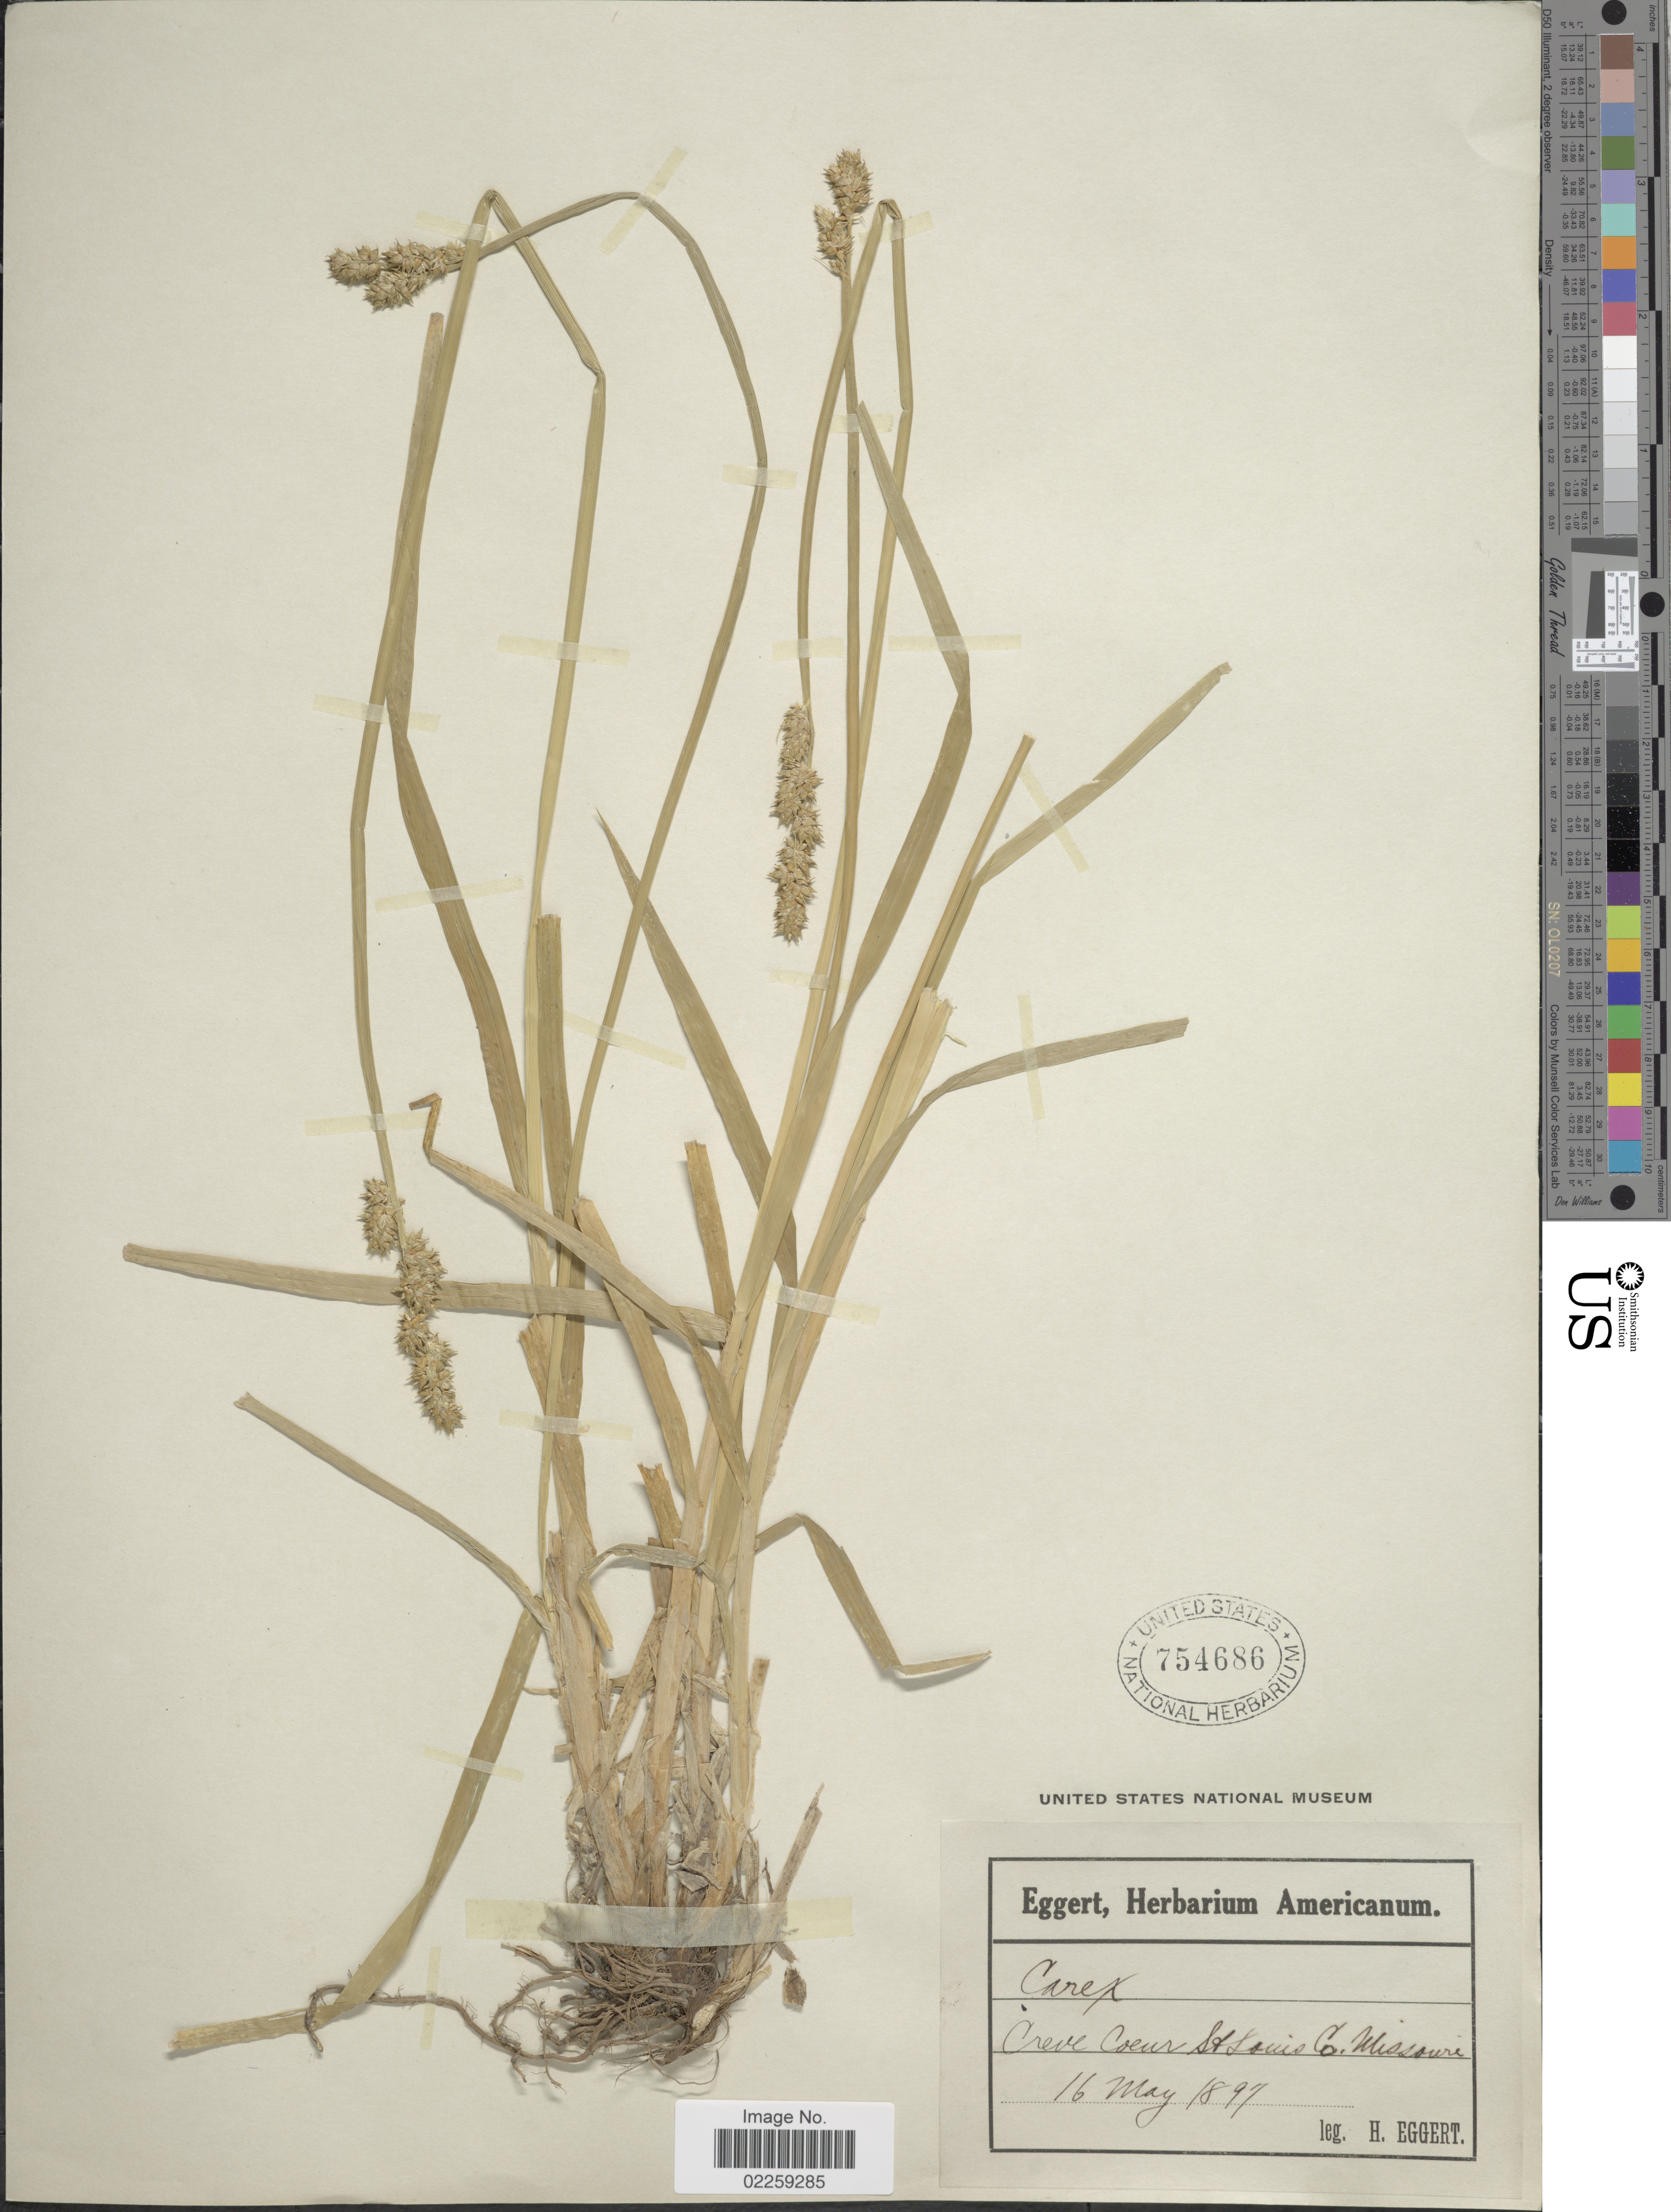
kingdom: Plantae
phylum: Tracheophyta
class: Liliopsida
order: Poales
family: Cyperaceae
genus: Carex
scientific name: Carex conjuncta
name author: Boott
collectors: H. Eggert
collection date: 1897-05-16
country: United States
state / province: Missouri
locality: Creve Coeur St. Louis Co.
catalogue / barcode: US 754686